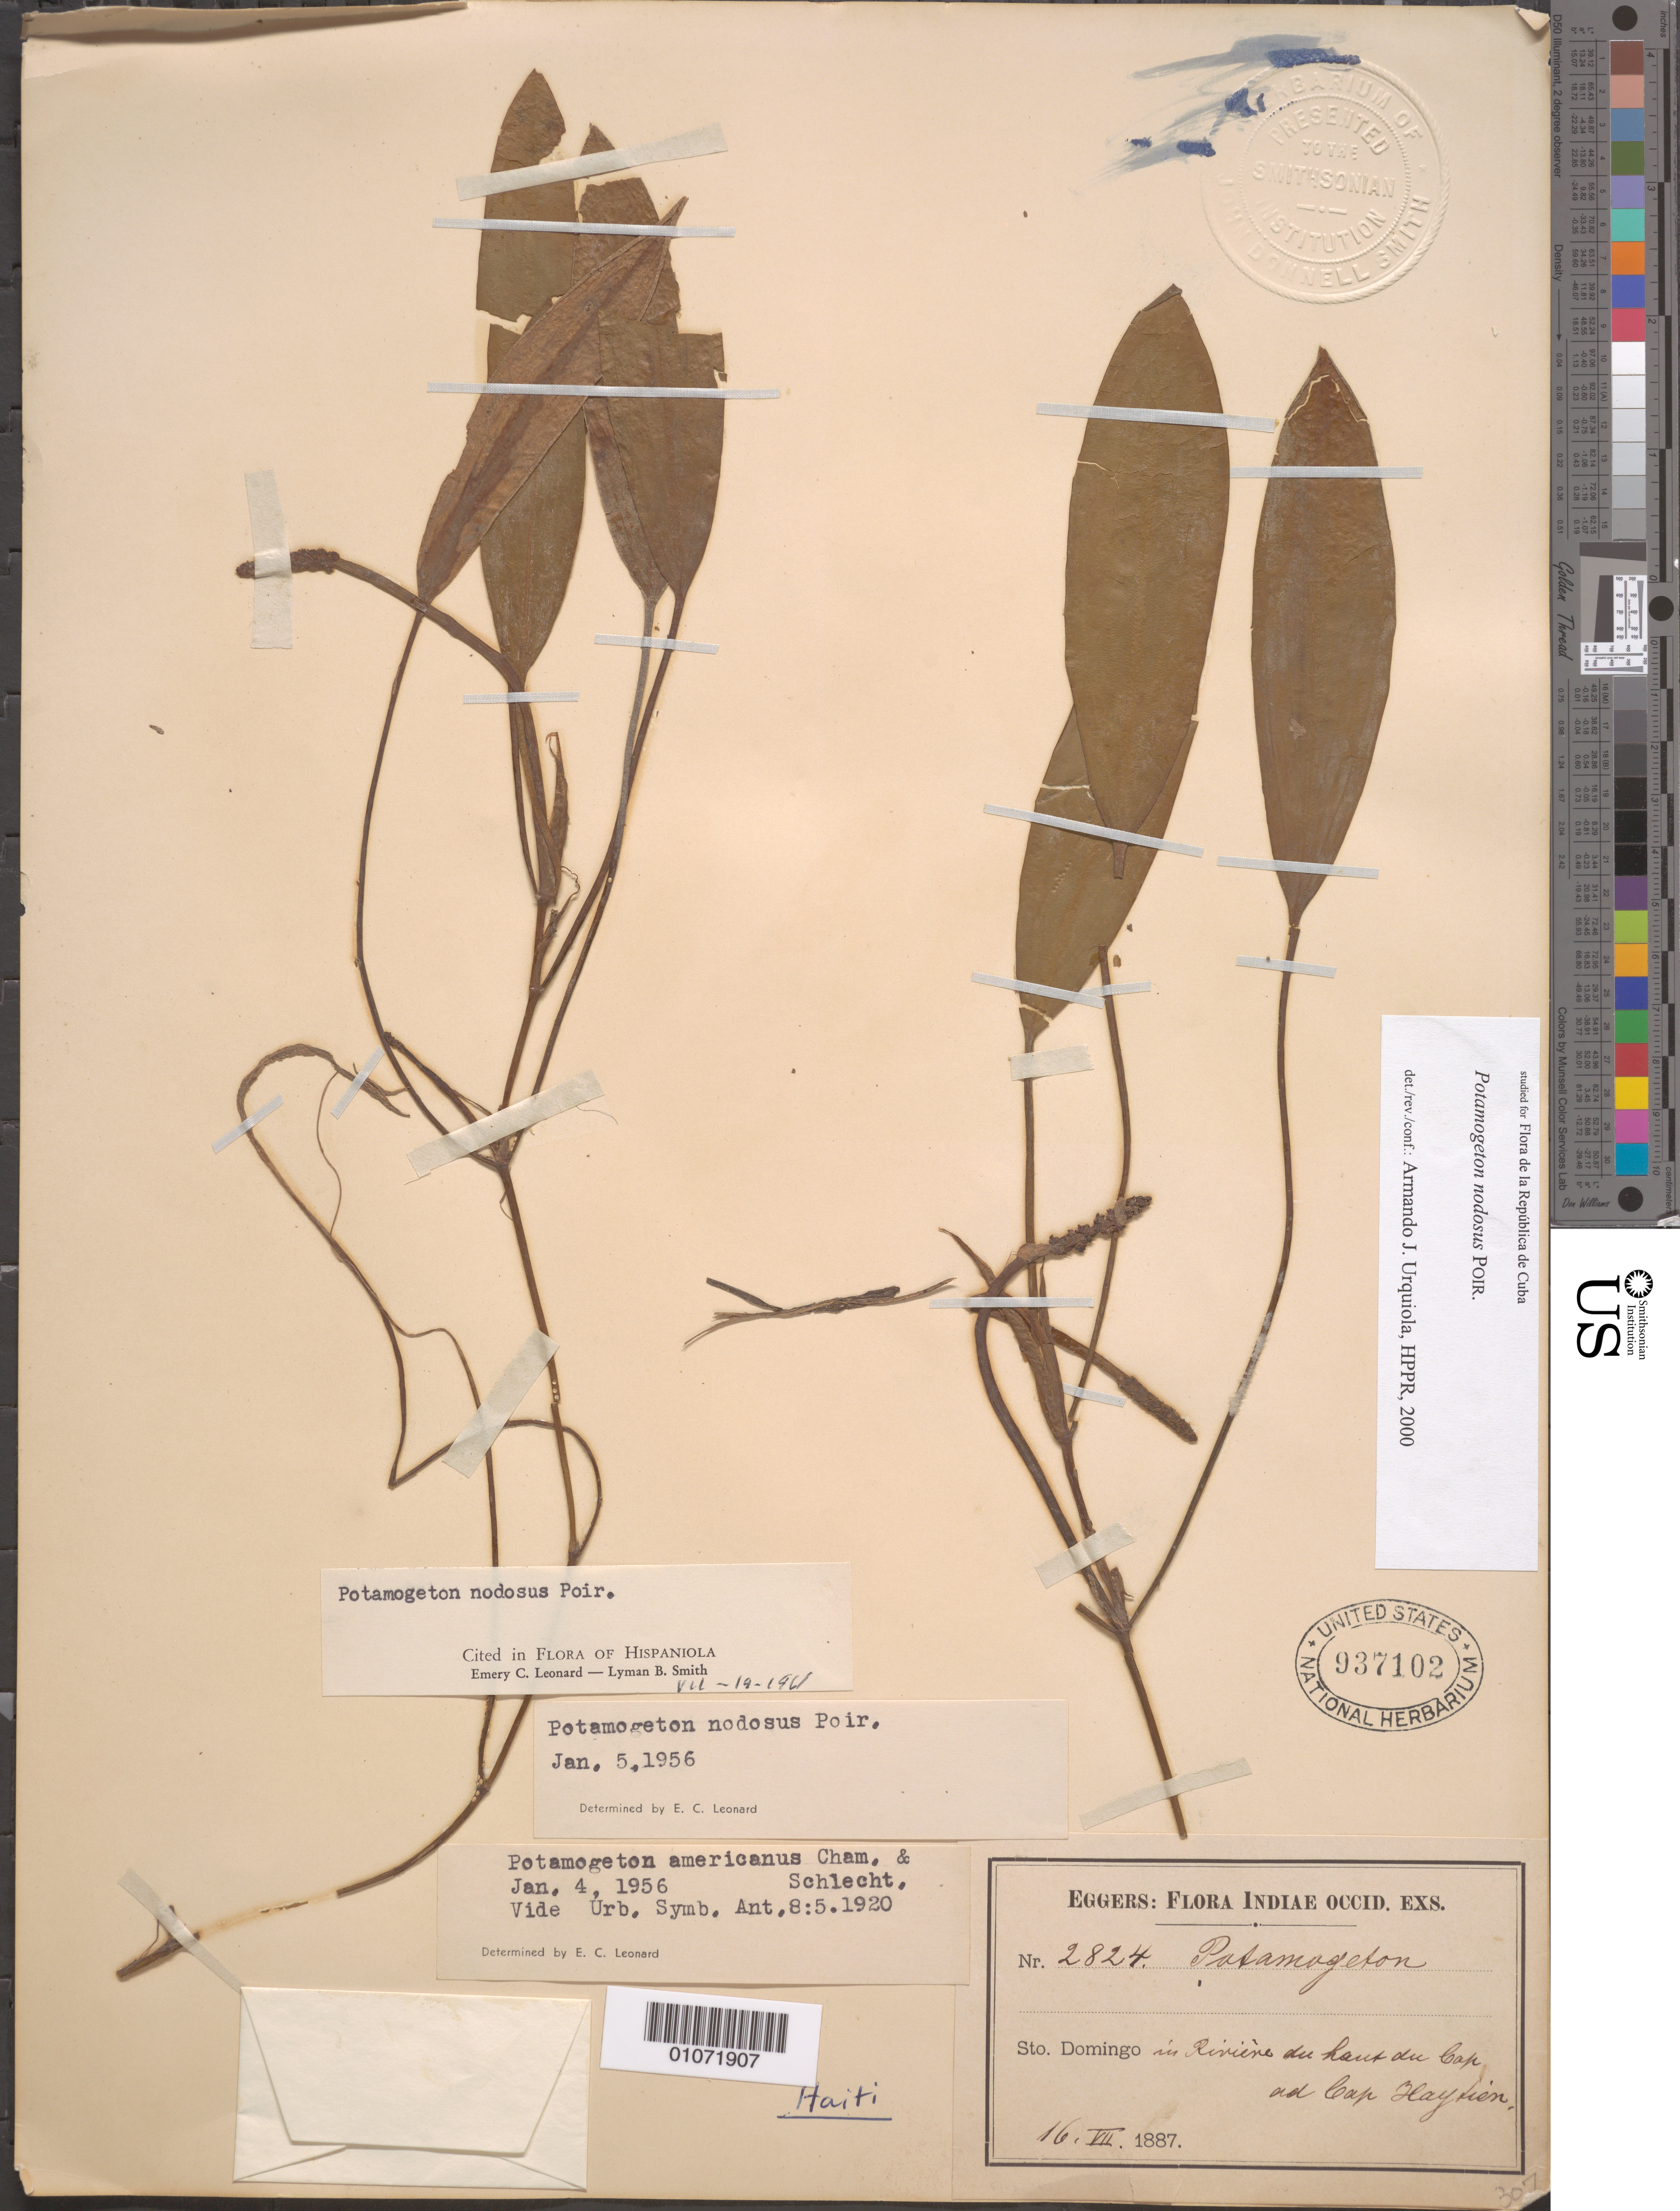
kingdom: Plantae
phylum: Tracheophyta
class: Liliopsida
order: Alismatales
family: Potamogetonaceae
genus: Potamogeton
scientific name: Potamogeton nodosus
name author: Poir.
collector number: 2824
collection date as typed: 16 Jul 1887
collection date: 1887-07-16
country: Dominican Republic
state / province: Santo Domingo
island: Hispaniola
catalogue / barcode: US 937102